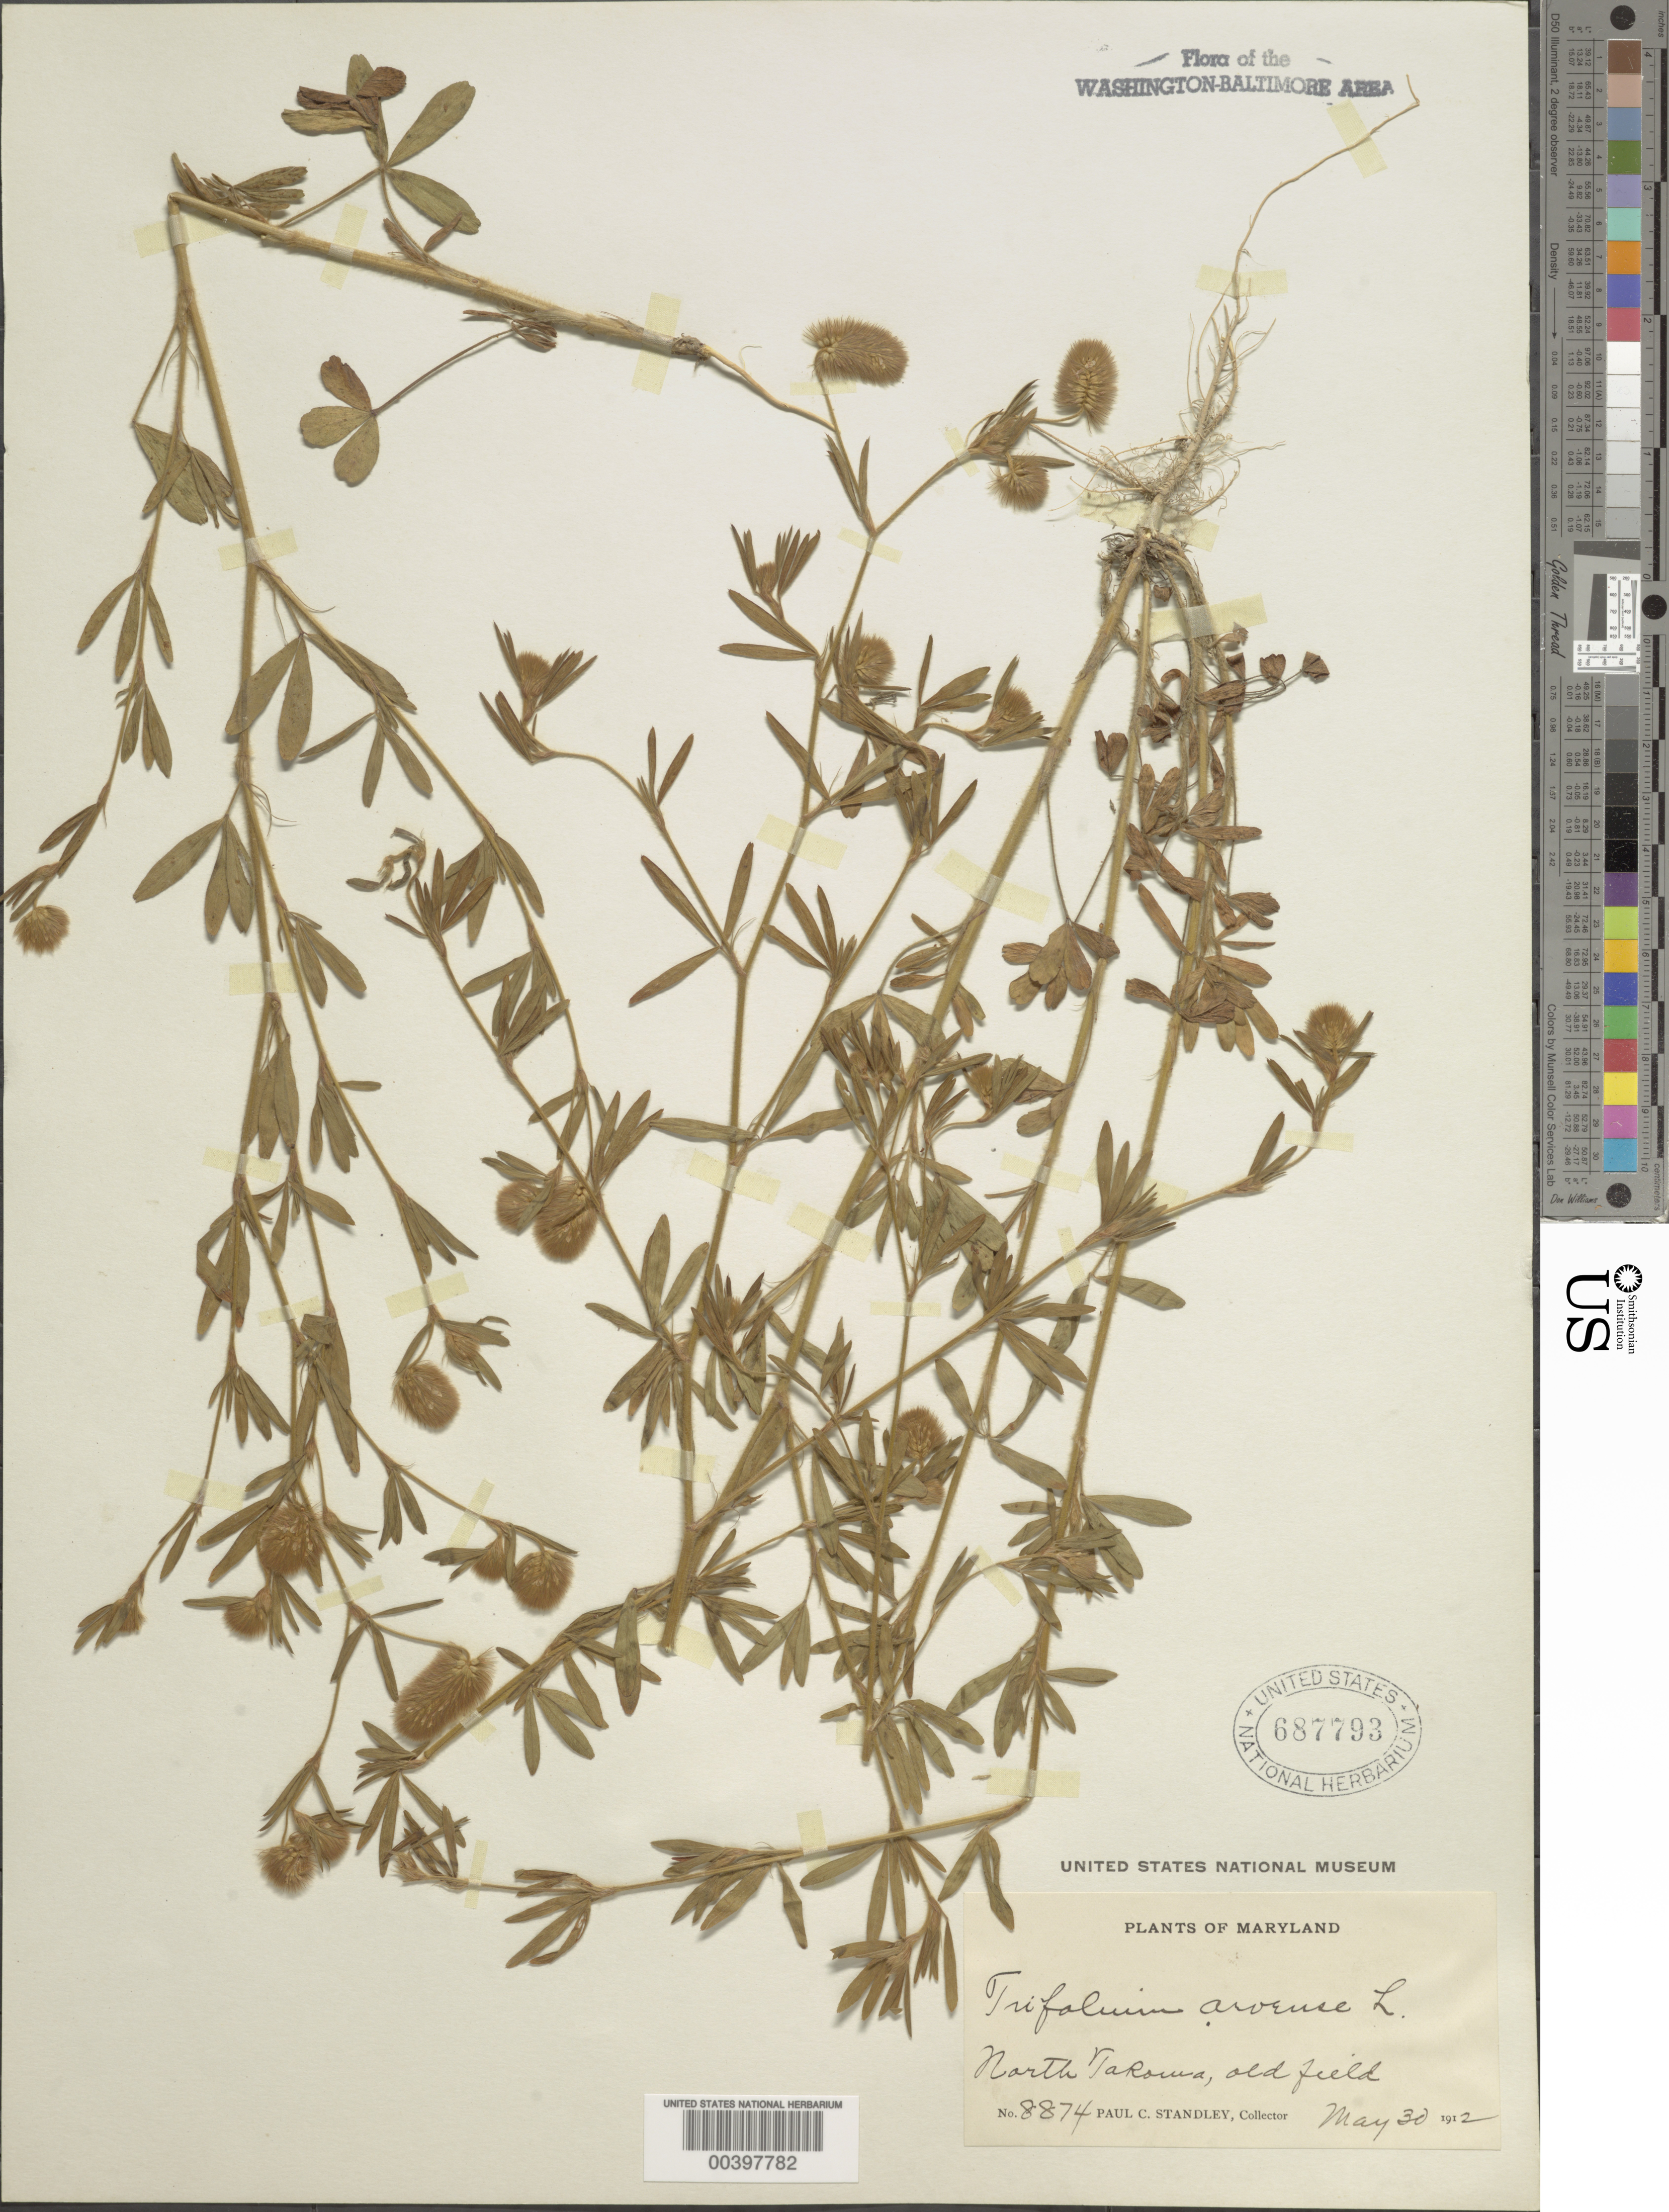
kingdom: Plantae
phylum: Tracheophyta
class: Magnoliopsida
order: Fabales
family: Fabaceae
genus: Trifolium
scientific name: Trifolium arvense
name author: L.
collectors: P. C. Standley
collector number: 8874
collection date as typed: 30 May 1912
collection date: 1912-05-30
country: United States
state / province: Maryland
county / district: Montgomery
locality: North Takoma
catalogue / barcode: US 687793